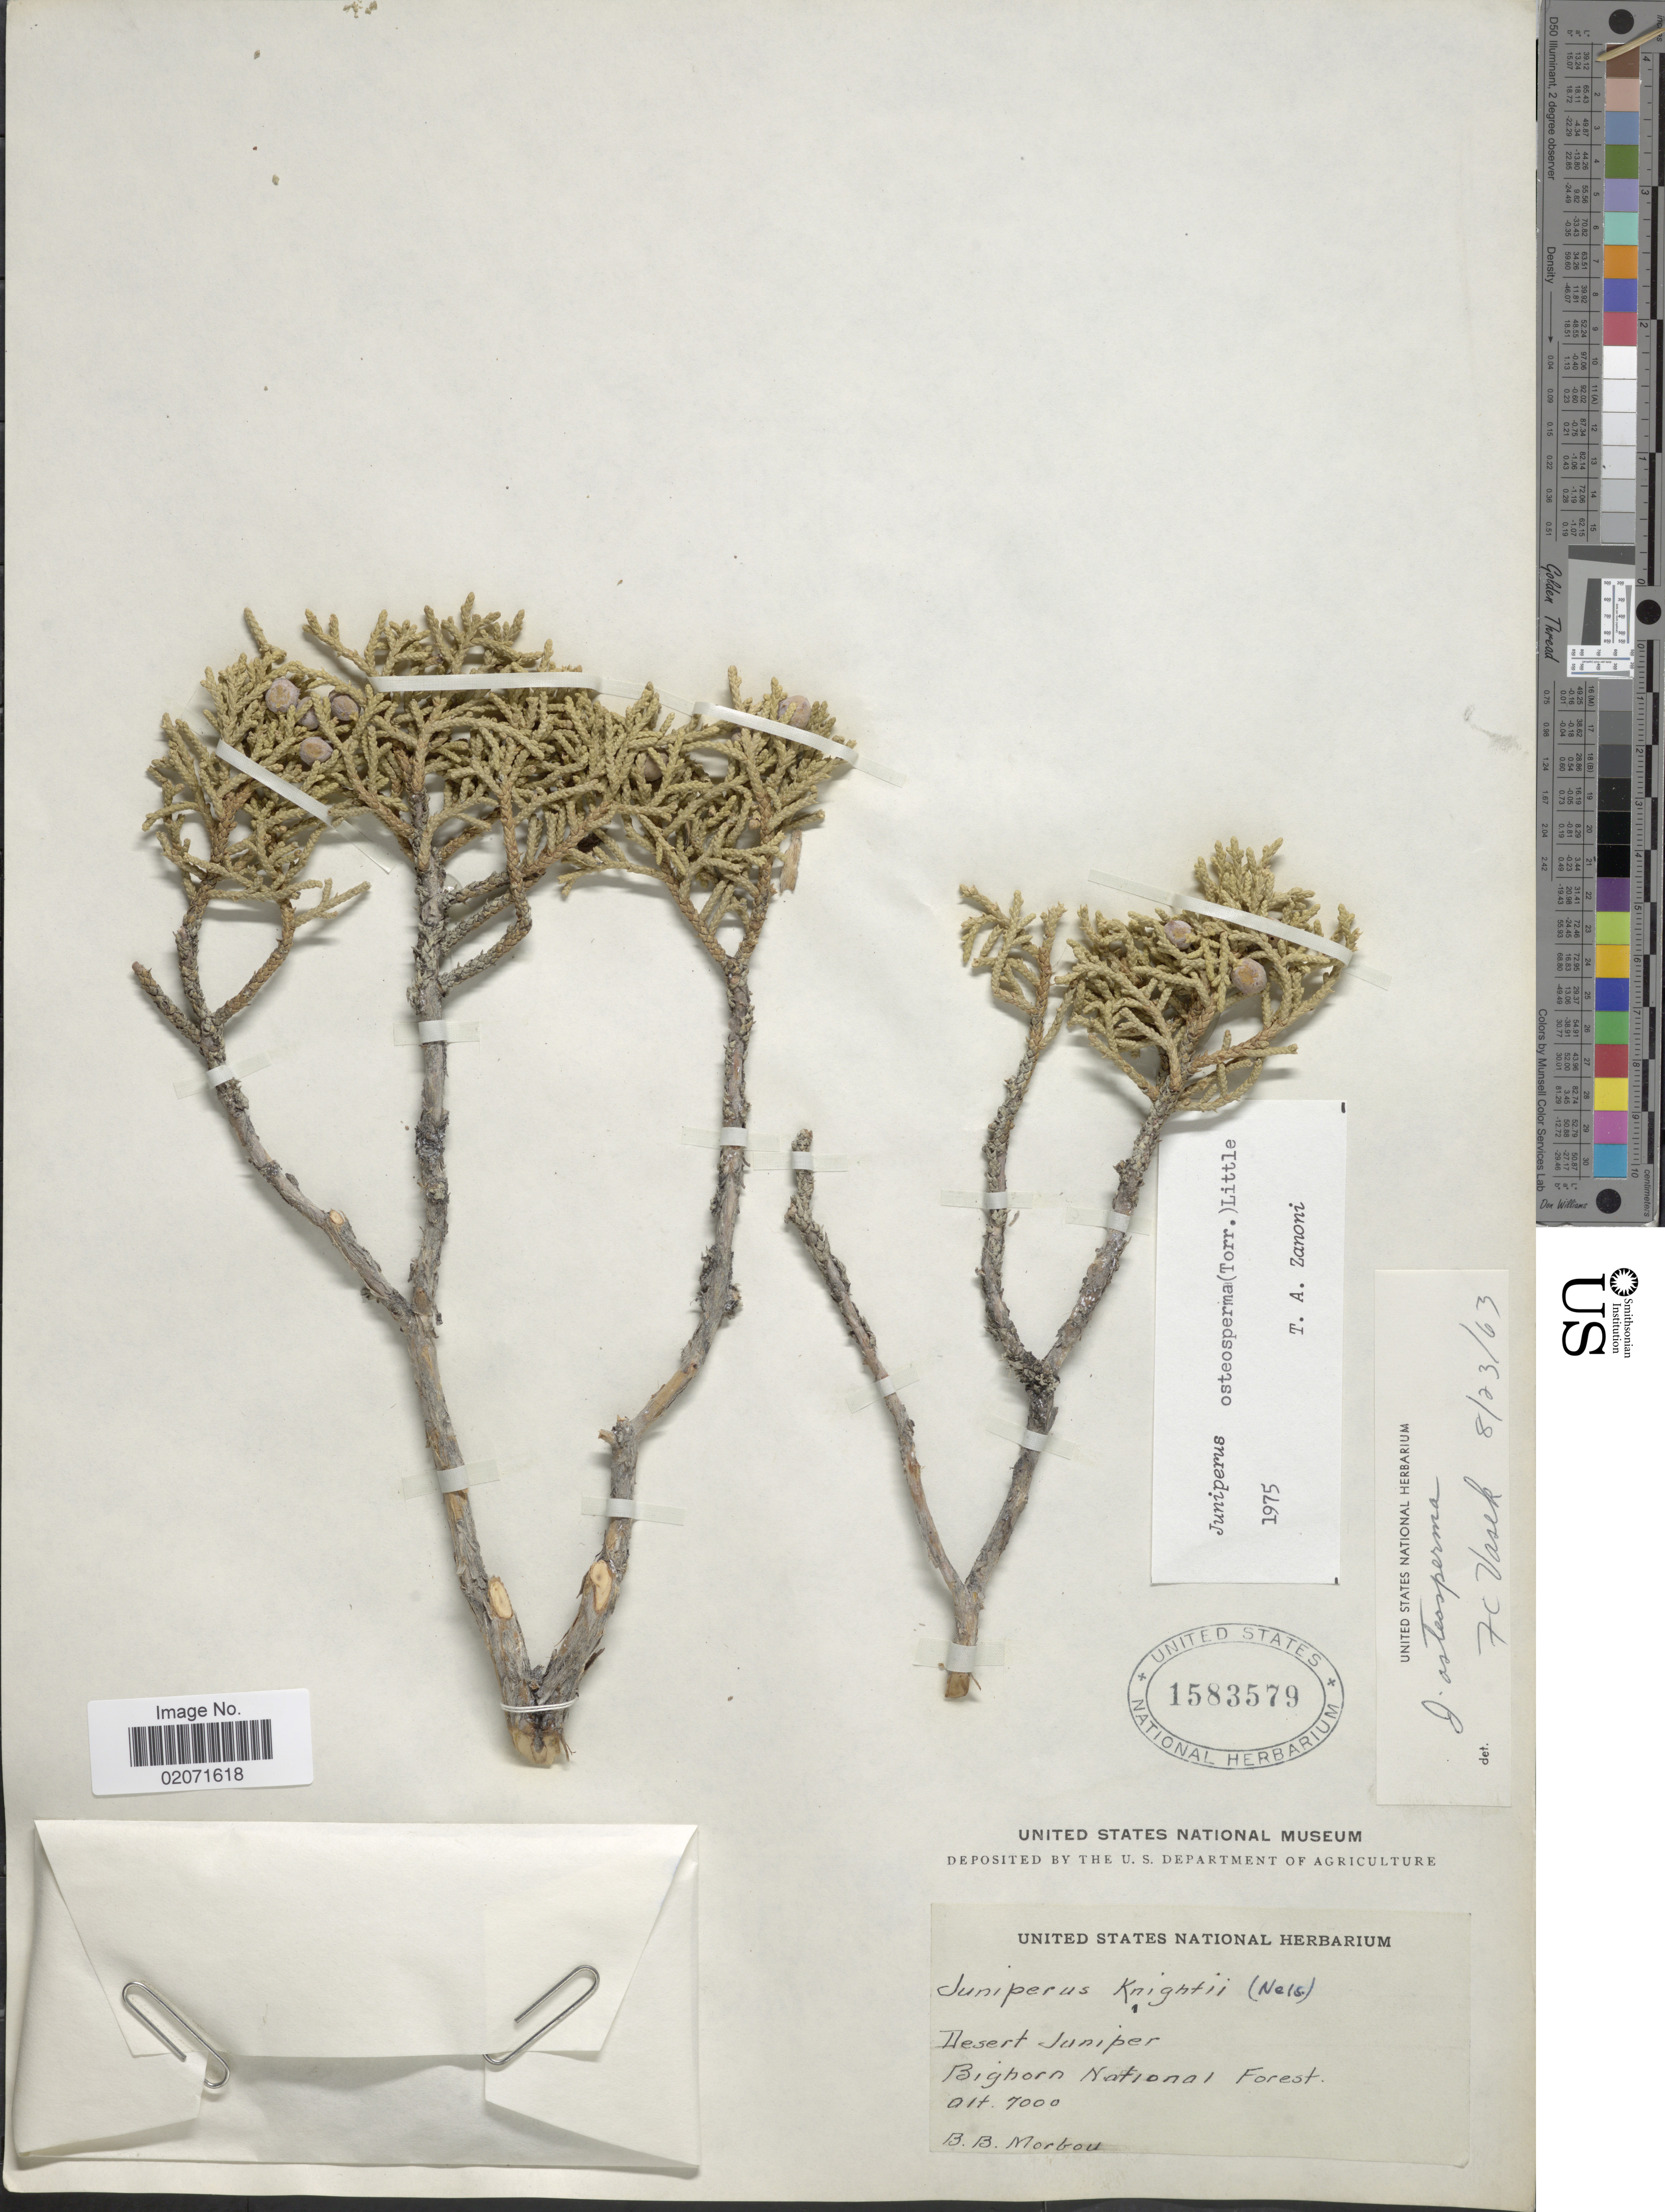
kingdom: Plantae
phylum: Tracheophyta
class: Pinopsida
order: Pinales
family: Cupressaceae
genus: Juniperus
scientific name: Juniperus osteosperma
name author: (Torr.) Little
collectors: B. Morbou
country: United States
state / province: Wyoming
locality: Bighorn National Forest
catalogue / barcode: US 1583579